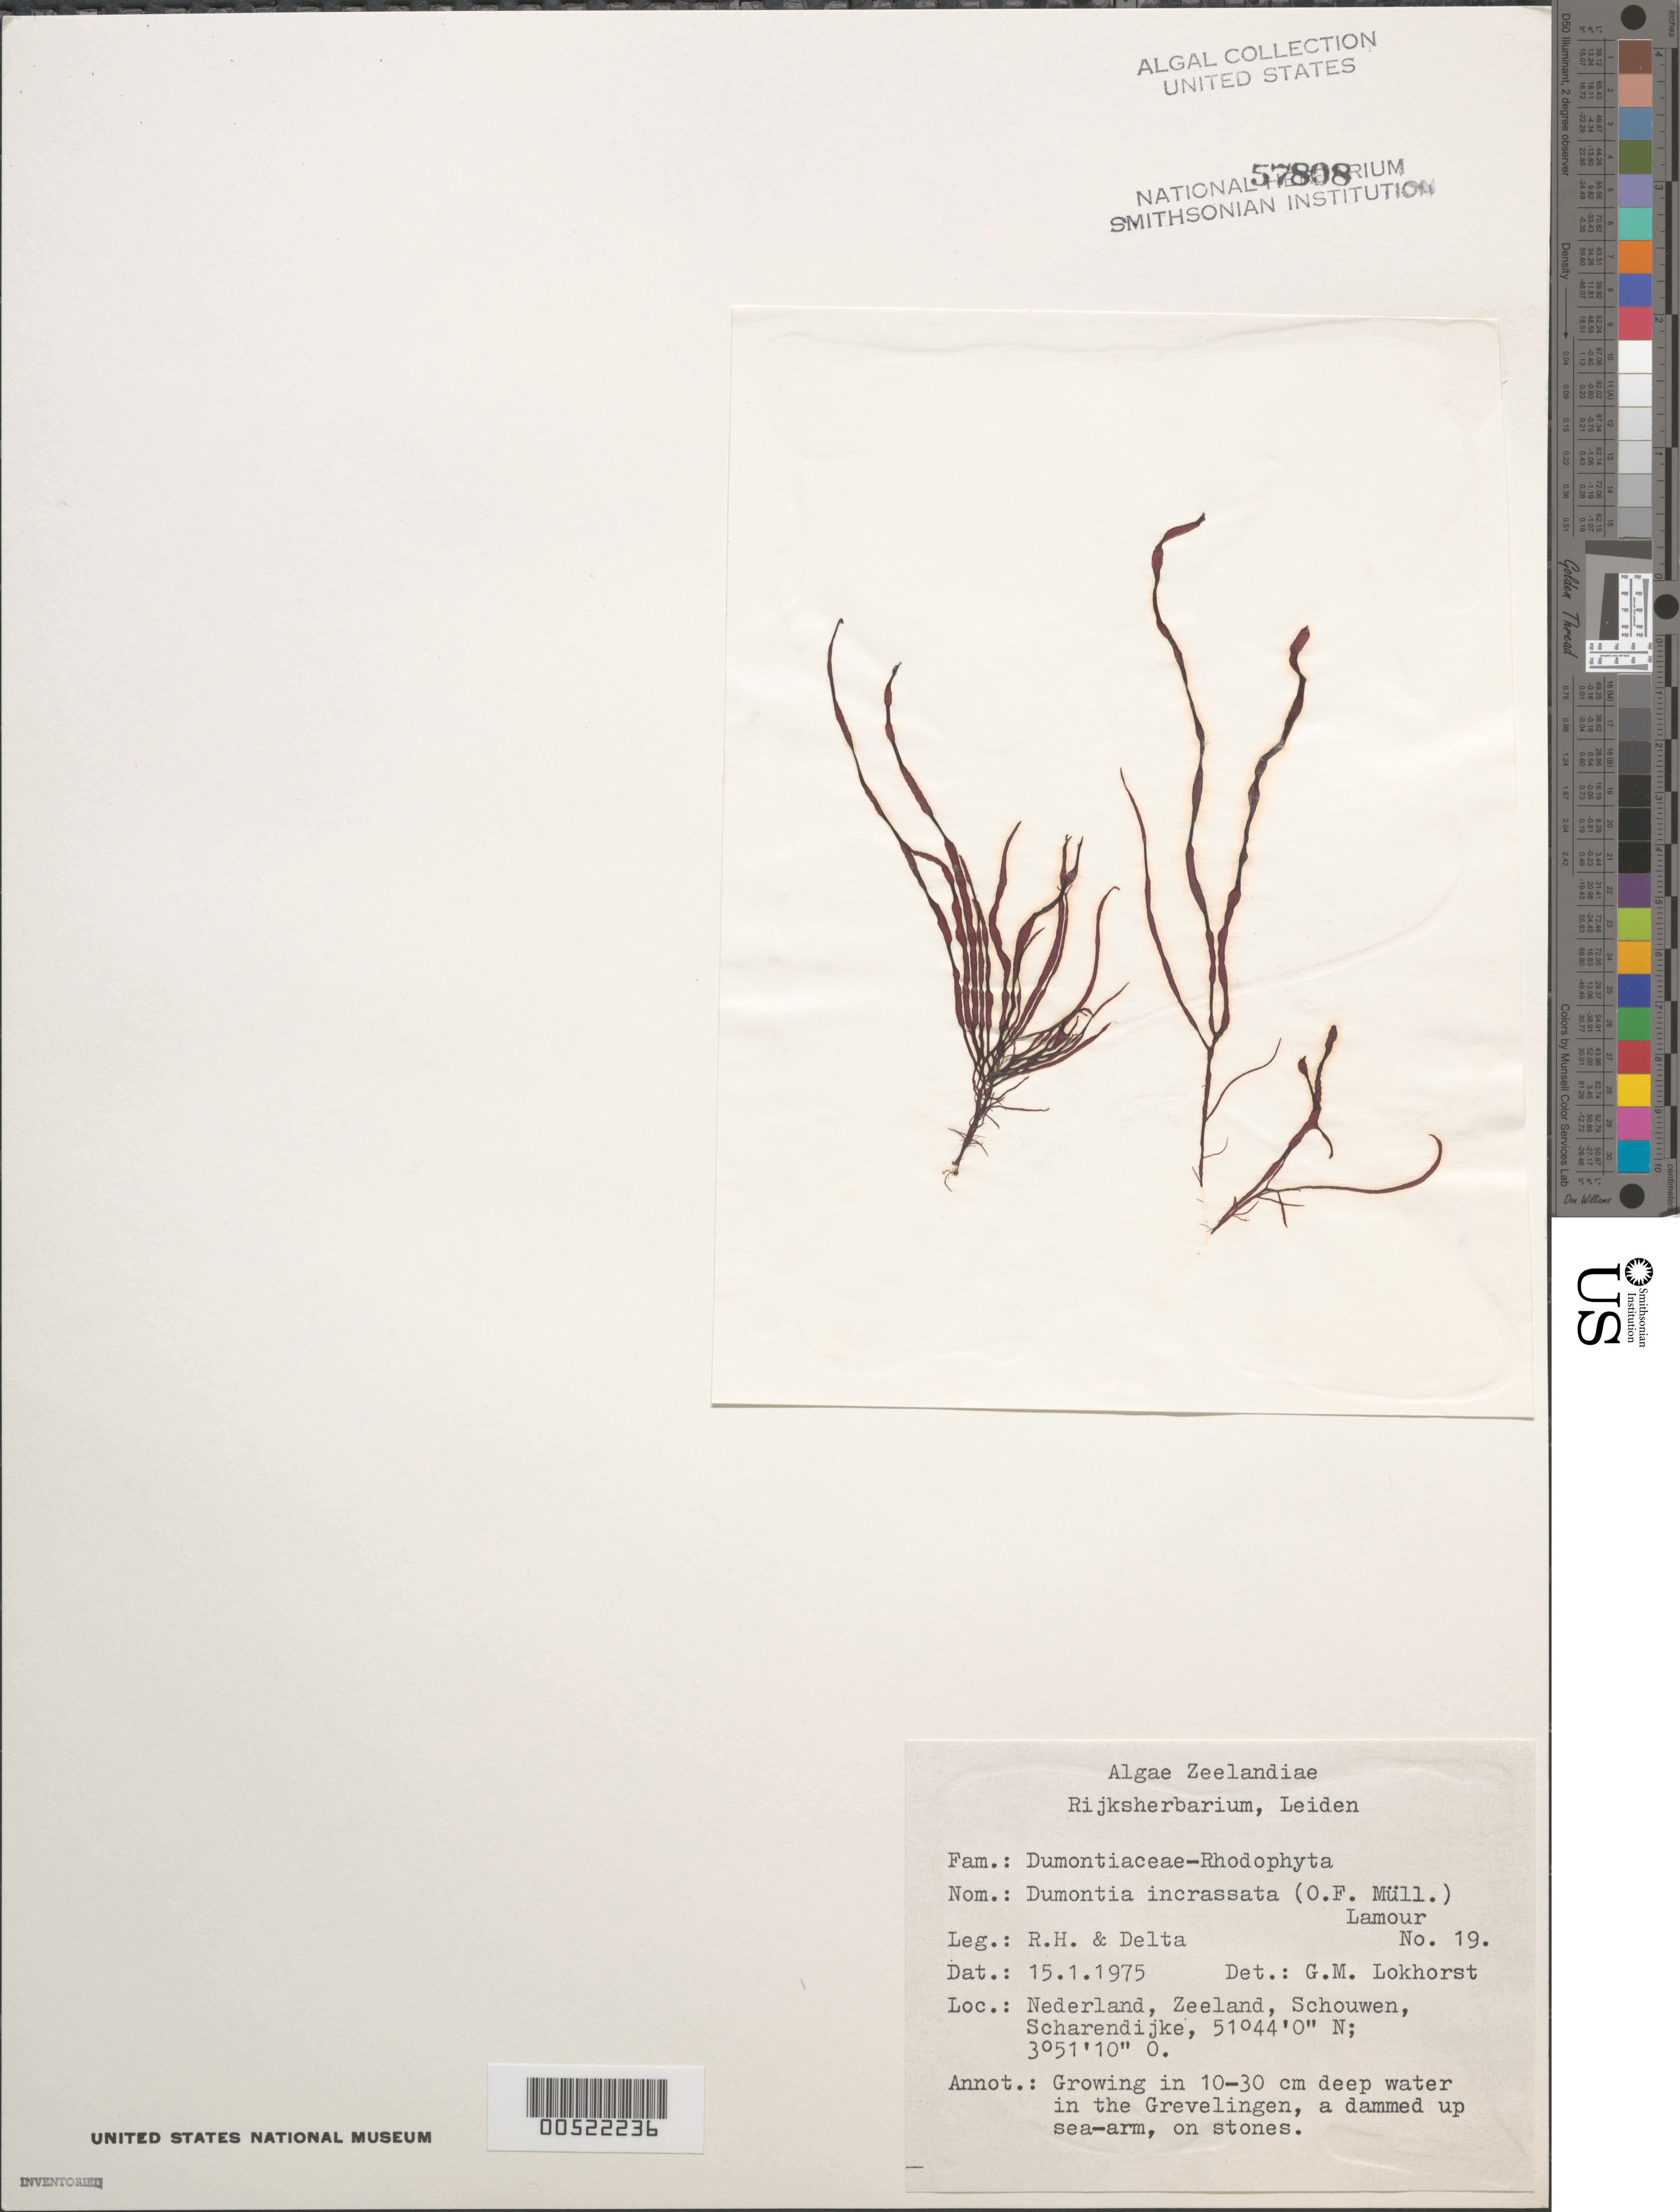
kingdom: Plantae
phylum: Rhodophyta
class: Florideophyceae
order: Gigartinales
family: Dumontiaceae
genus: Dumontia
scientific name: Dumontia contorta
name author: (S.G. Gmel.) Rupr.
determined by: Algae name updating Project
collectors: R.H. & Delta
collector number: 19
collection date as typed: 15 Jan 1975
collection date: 1975-01-15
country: Netherlands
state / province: Zeeland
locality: Scharendijke, schouwen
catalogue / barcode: US 57808